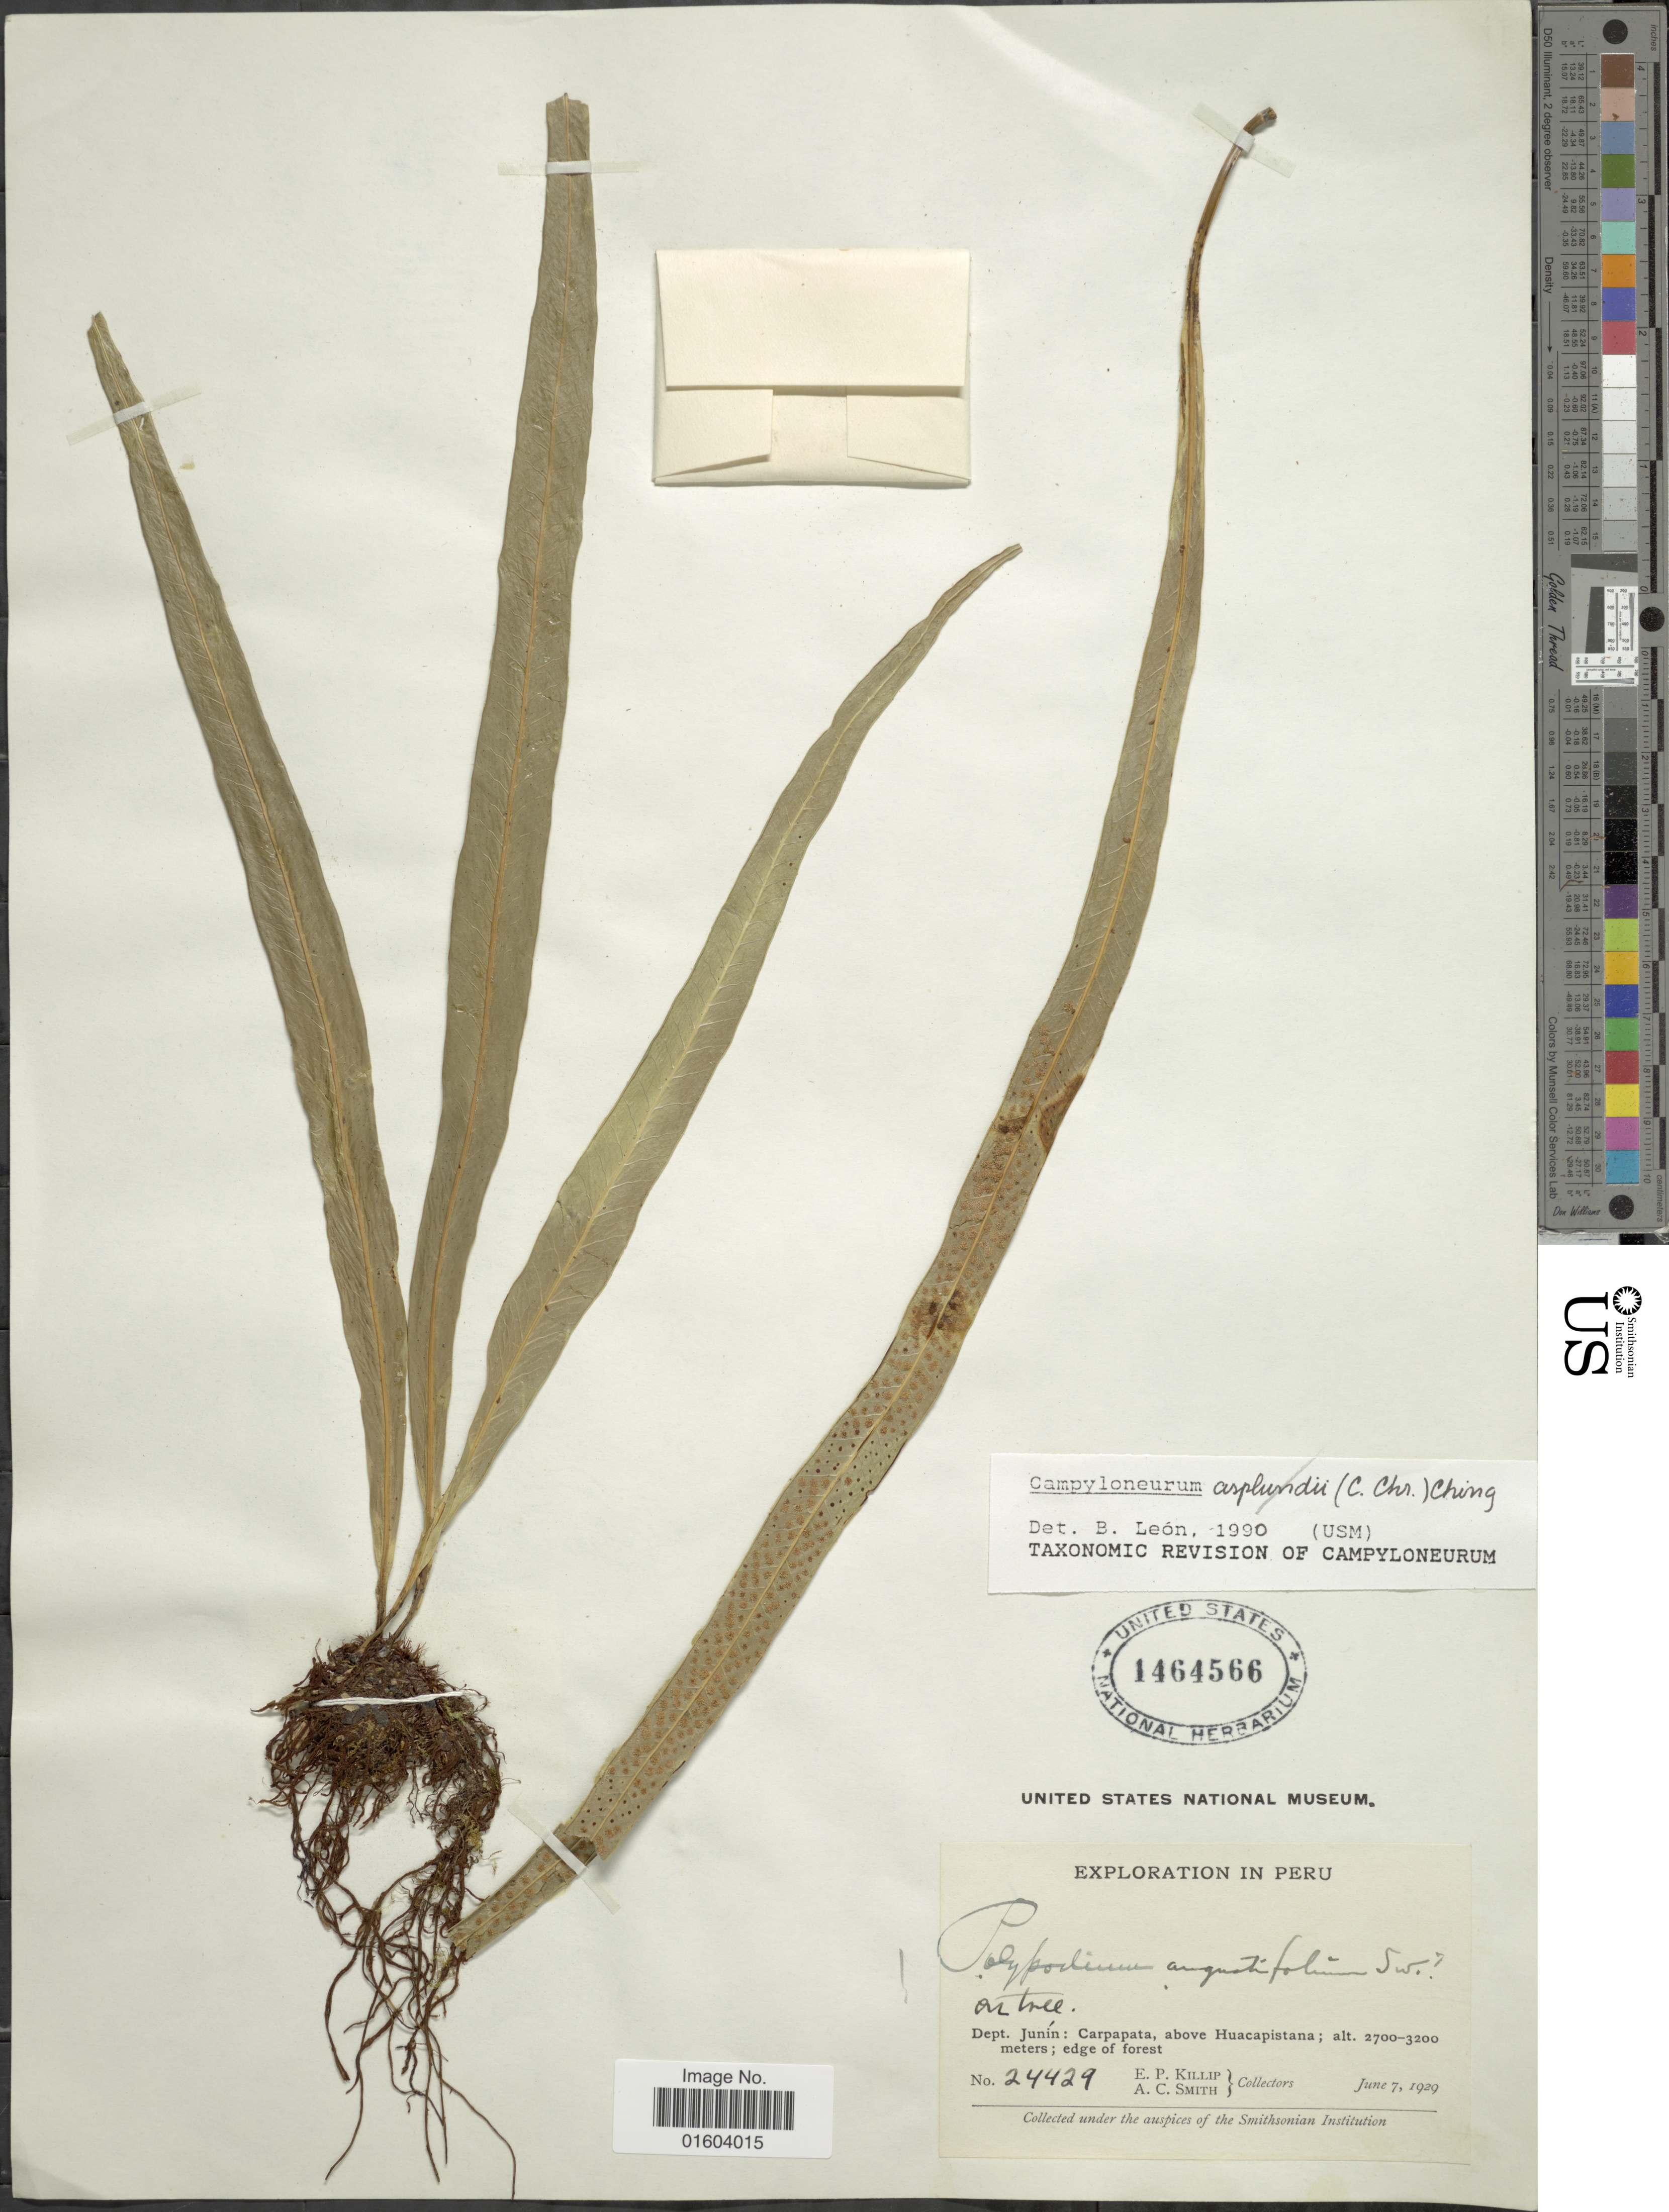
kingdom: Plantae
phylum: Tracheophyta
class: Polypodiopsida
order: Polypodiales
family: Polypodiaceae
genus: Campyloneurum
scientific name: Campyloneurum angustifolium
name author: (Sw.) Fée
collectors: E. P. Killip & A. C. Smith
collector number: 24429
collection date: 1929-06-07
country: Peru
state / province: Junín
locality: Peru,Dept. Junin: Carpapata, above Huacapistana.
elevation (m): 2700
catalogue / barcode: US 1464566